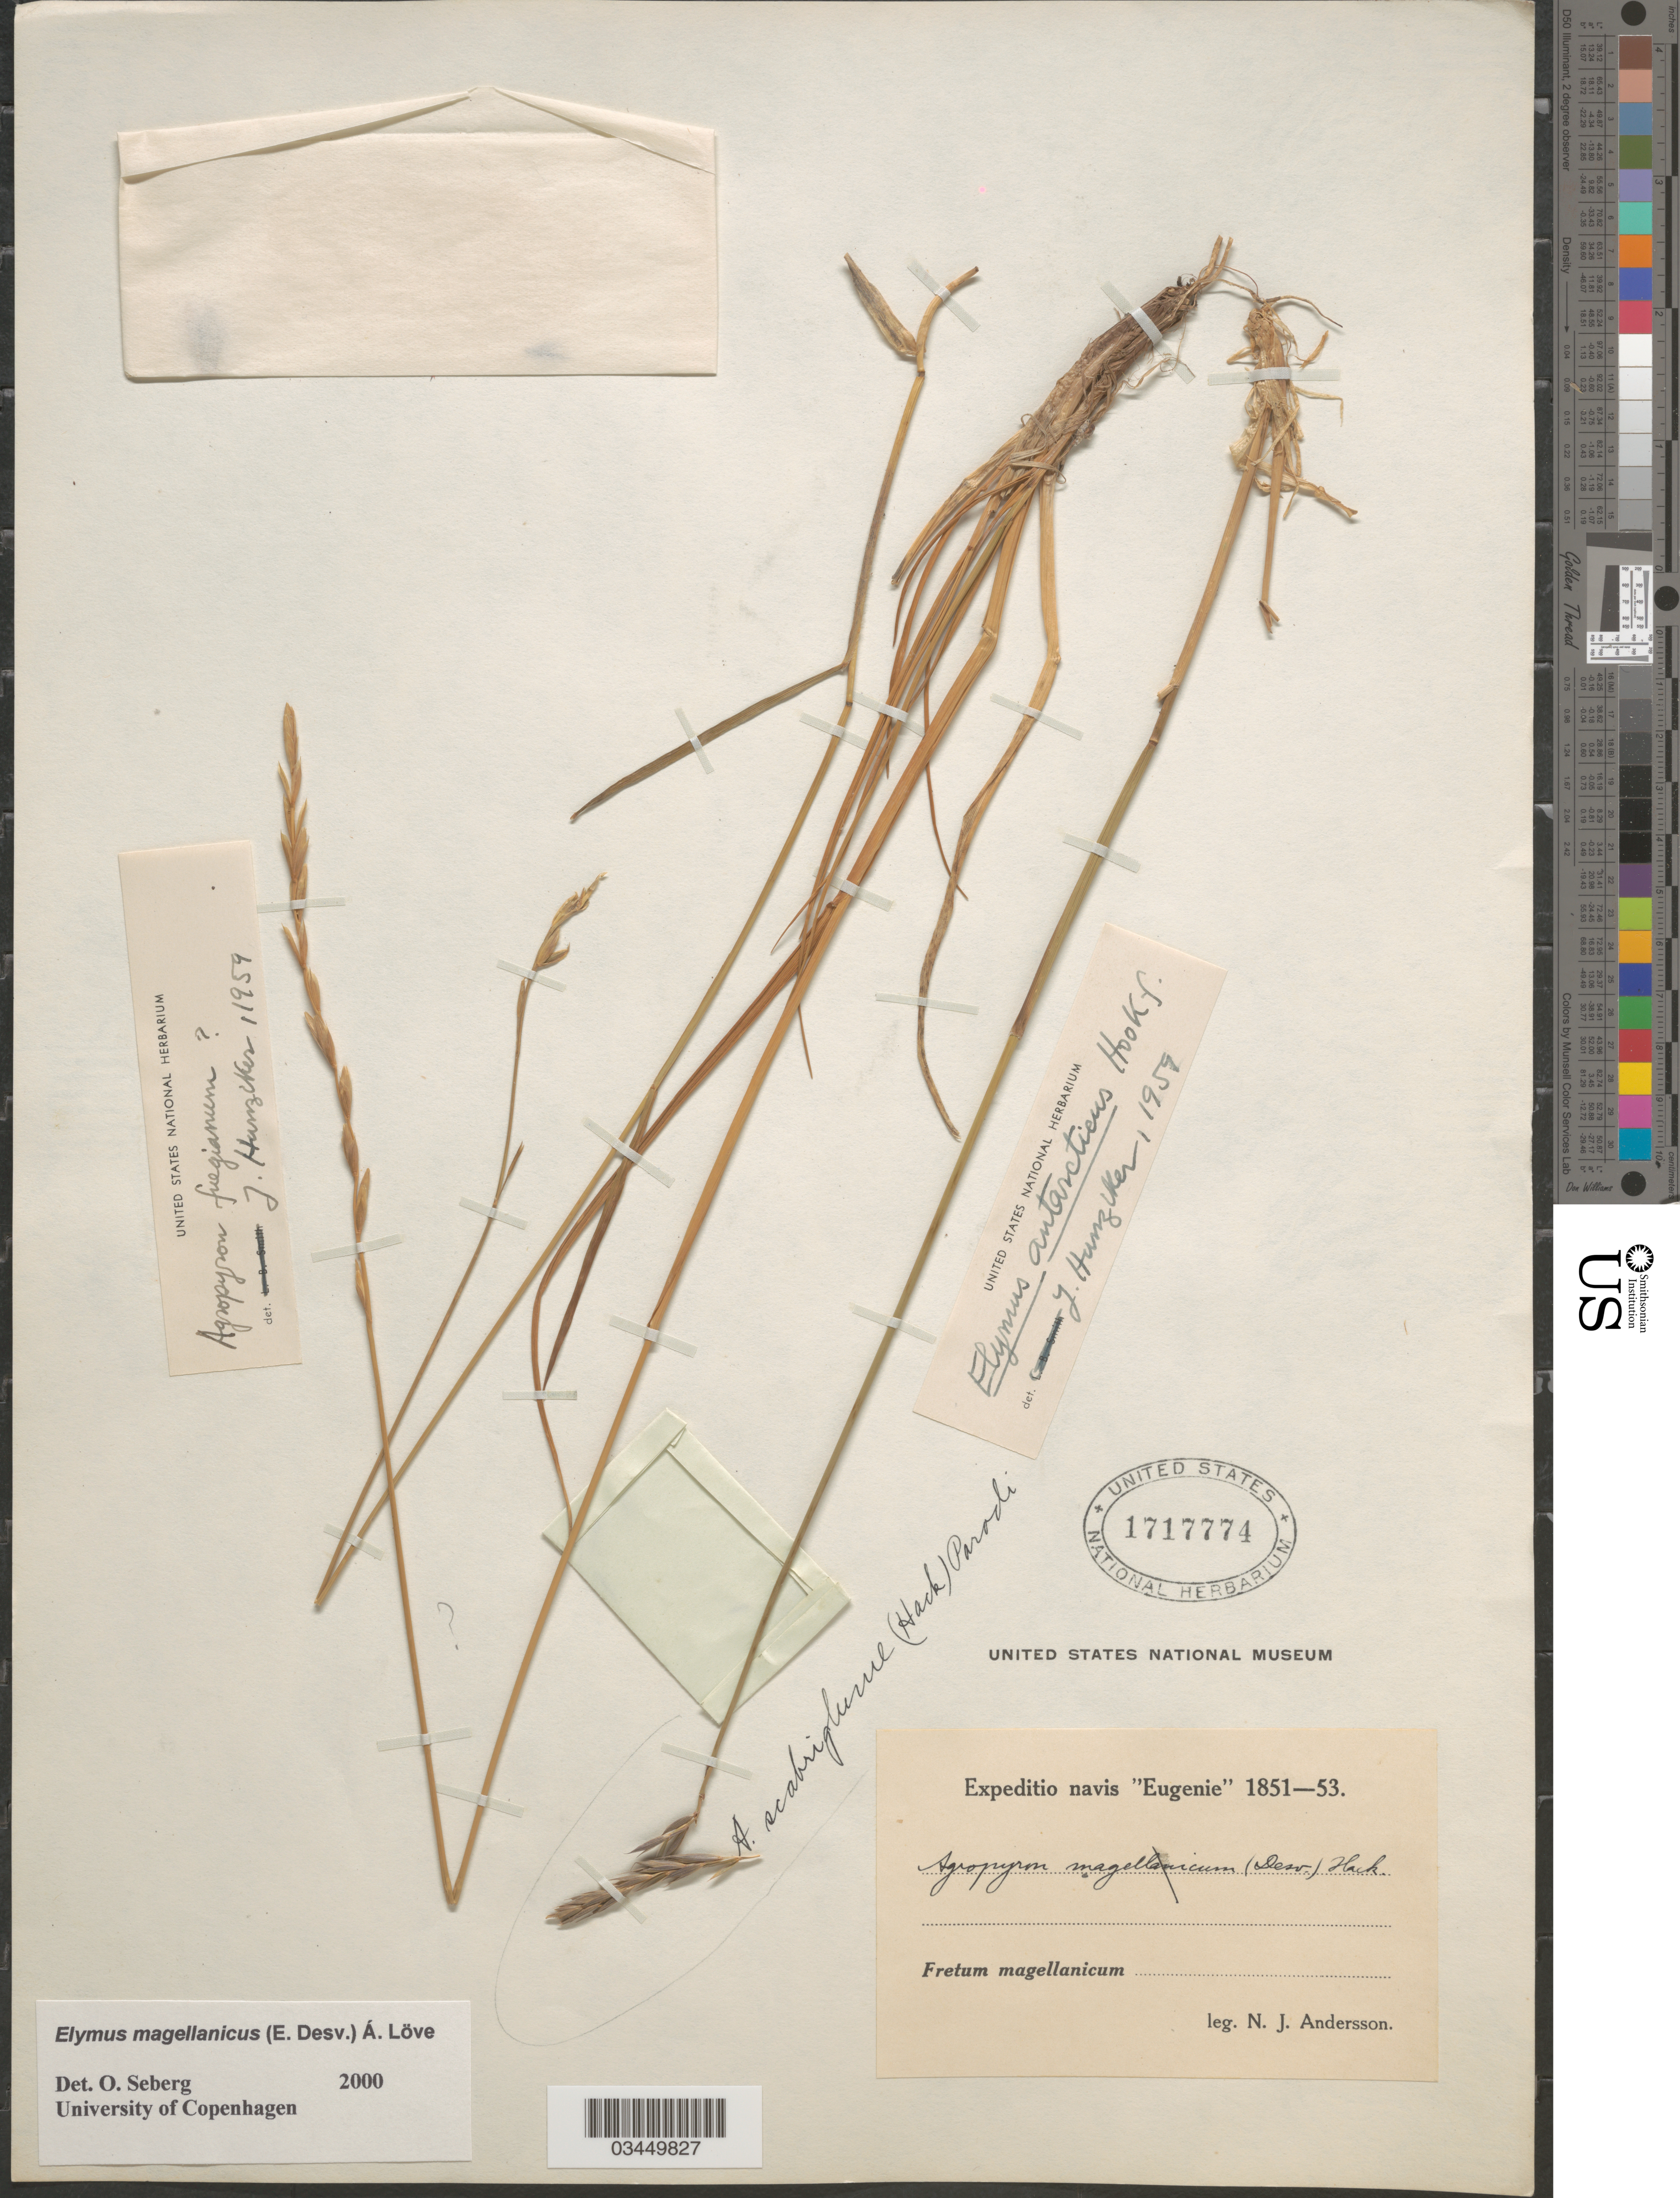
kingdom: Plantae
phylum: Tracheophyta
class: Liliopsida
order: Poales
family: Poaceae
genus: Elymus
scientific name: Elymus magellanicus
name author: (É. Desv.) Á. Löve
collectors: N. J. Andersson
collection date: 1851/1853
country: Chile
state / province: Magallanes y de la Antártica Chilena (XII)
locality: Expeditio navis "Eugenie" 1851-53. Fretum magellanicum.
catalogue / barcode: US 1717774